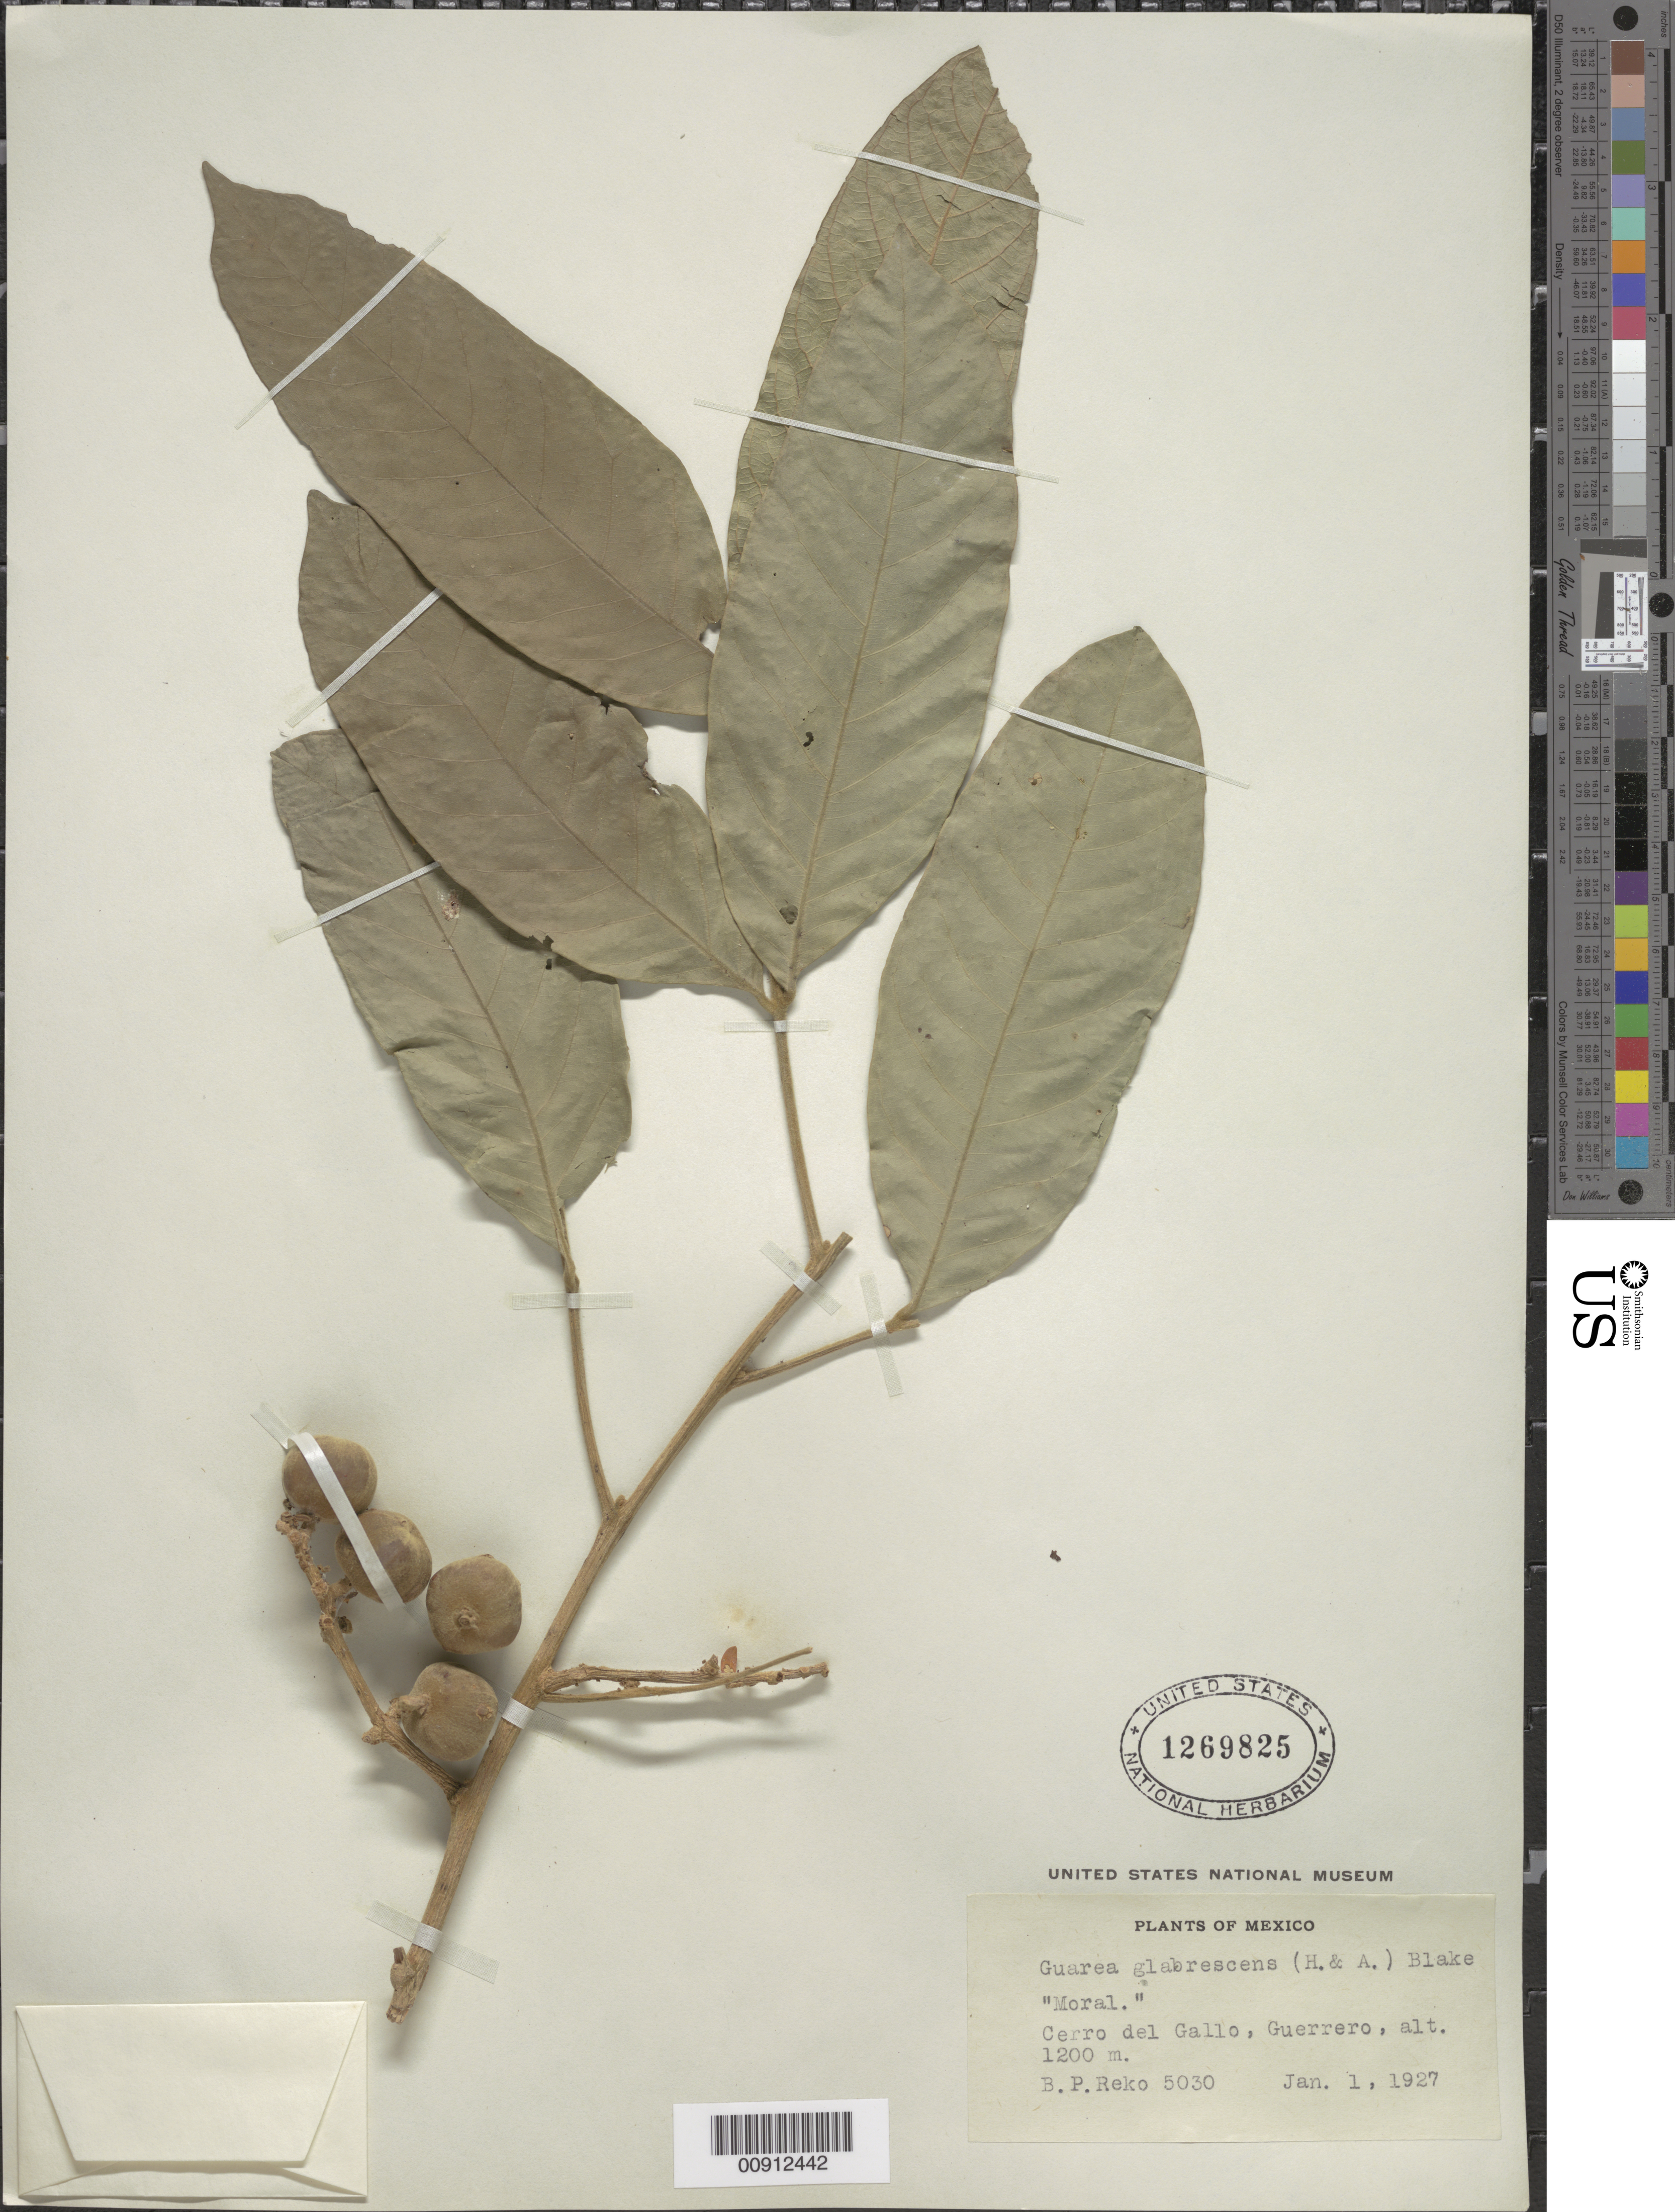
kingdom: Plantae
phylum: Tracheophyta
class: Magnoliopsida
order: Sapindales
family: Meliaceae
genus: Guarea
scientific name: Guarea glabrescens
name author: (Hook.) S.F. Blake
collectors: B. P. Reko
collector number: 5030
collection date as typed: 01 Jan 1927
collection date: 1927-01-01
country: Mexico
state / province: Guerrero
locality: Cerro del Gallo, Guerrero.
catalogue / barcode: US 1269825